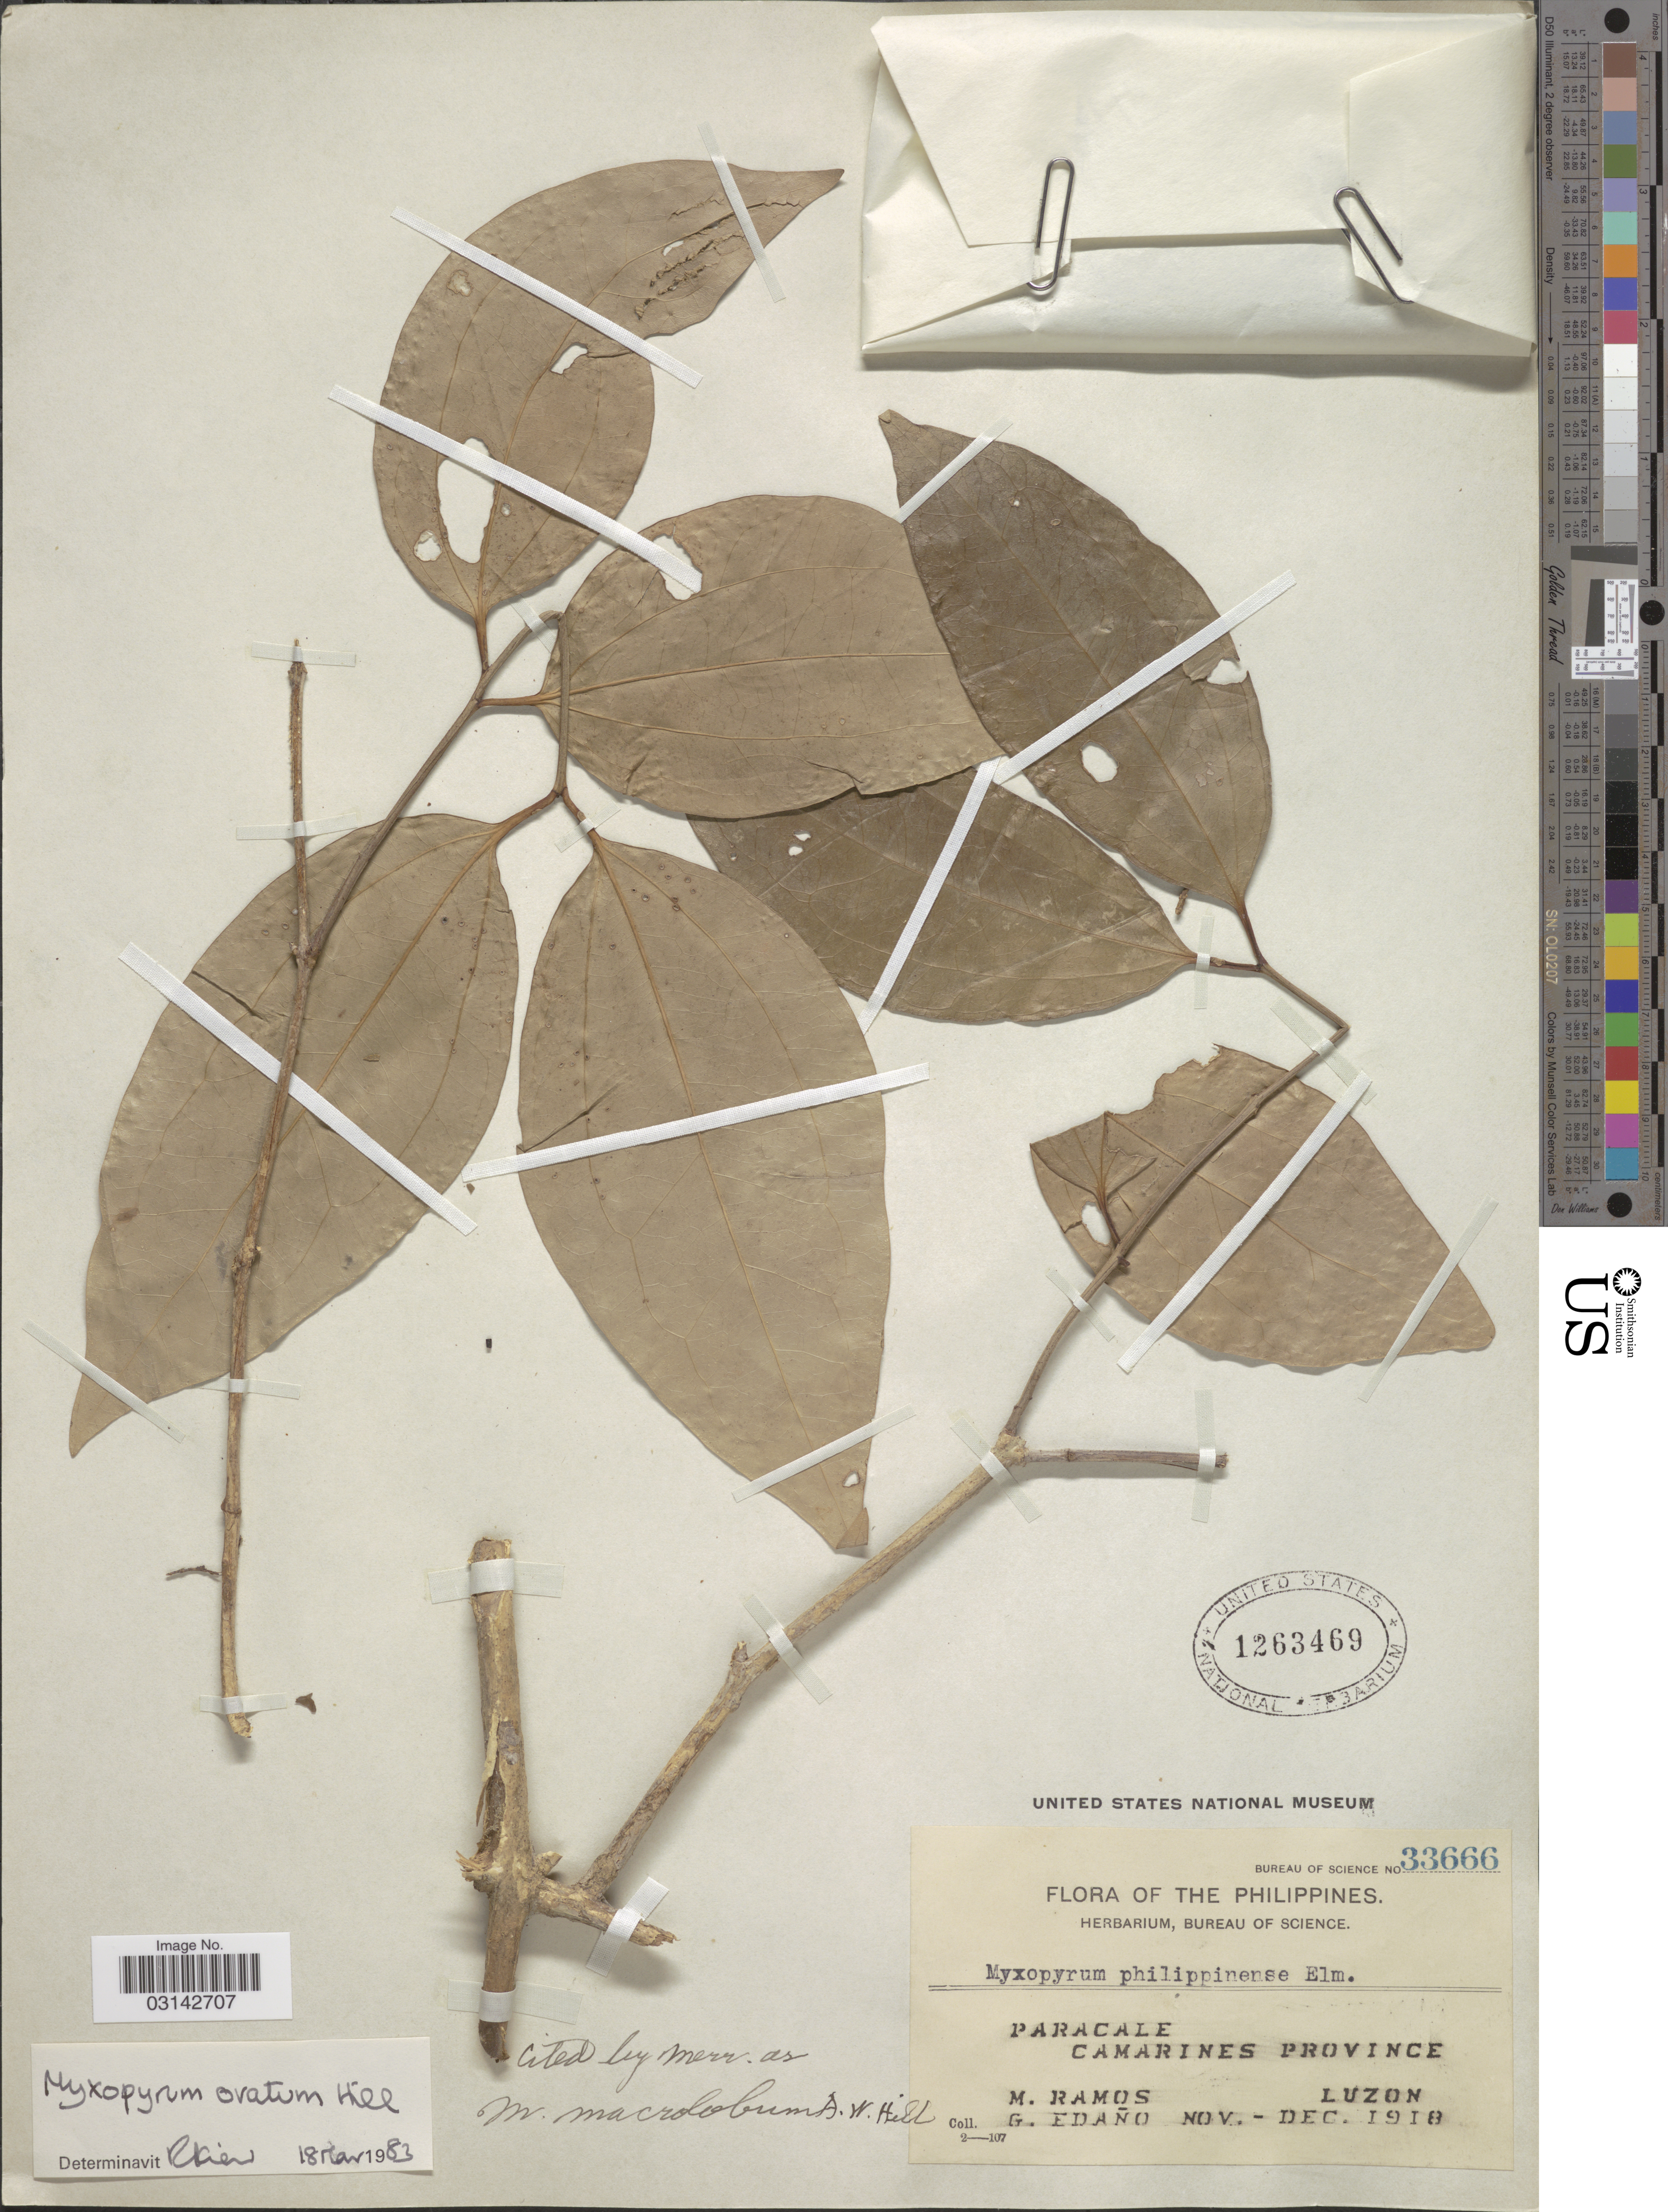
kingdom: Plantae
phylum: Tracheophyta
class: Magnoliopsida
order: Lamiales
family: Oleaceae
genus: Myxopyrum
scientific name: Myxopyrum ovatum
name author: A.W. Hill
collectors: M. Ramos & G. Edaño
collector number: Bureau of Science 33666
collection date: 1918-11/1918-12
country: Philippines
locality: Paracale, Camarines Province, Luzon.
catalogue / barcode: US 1263469